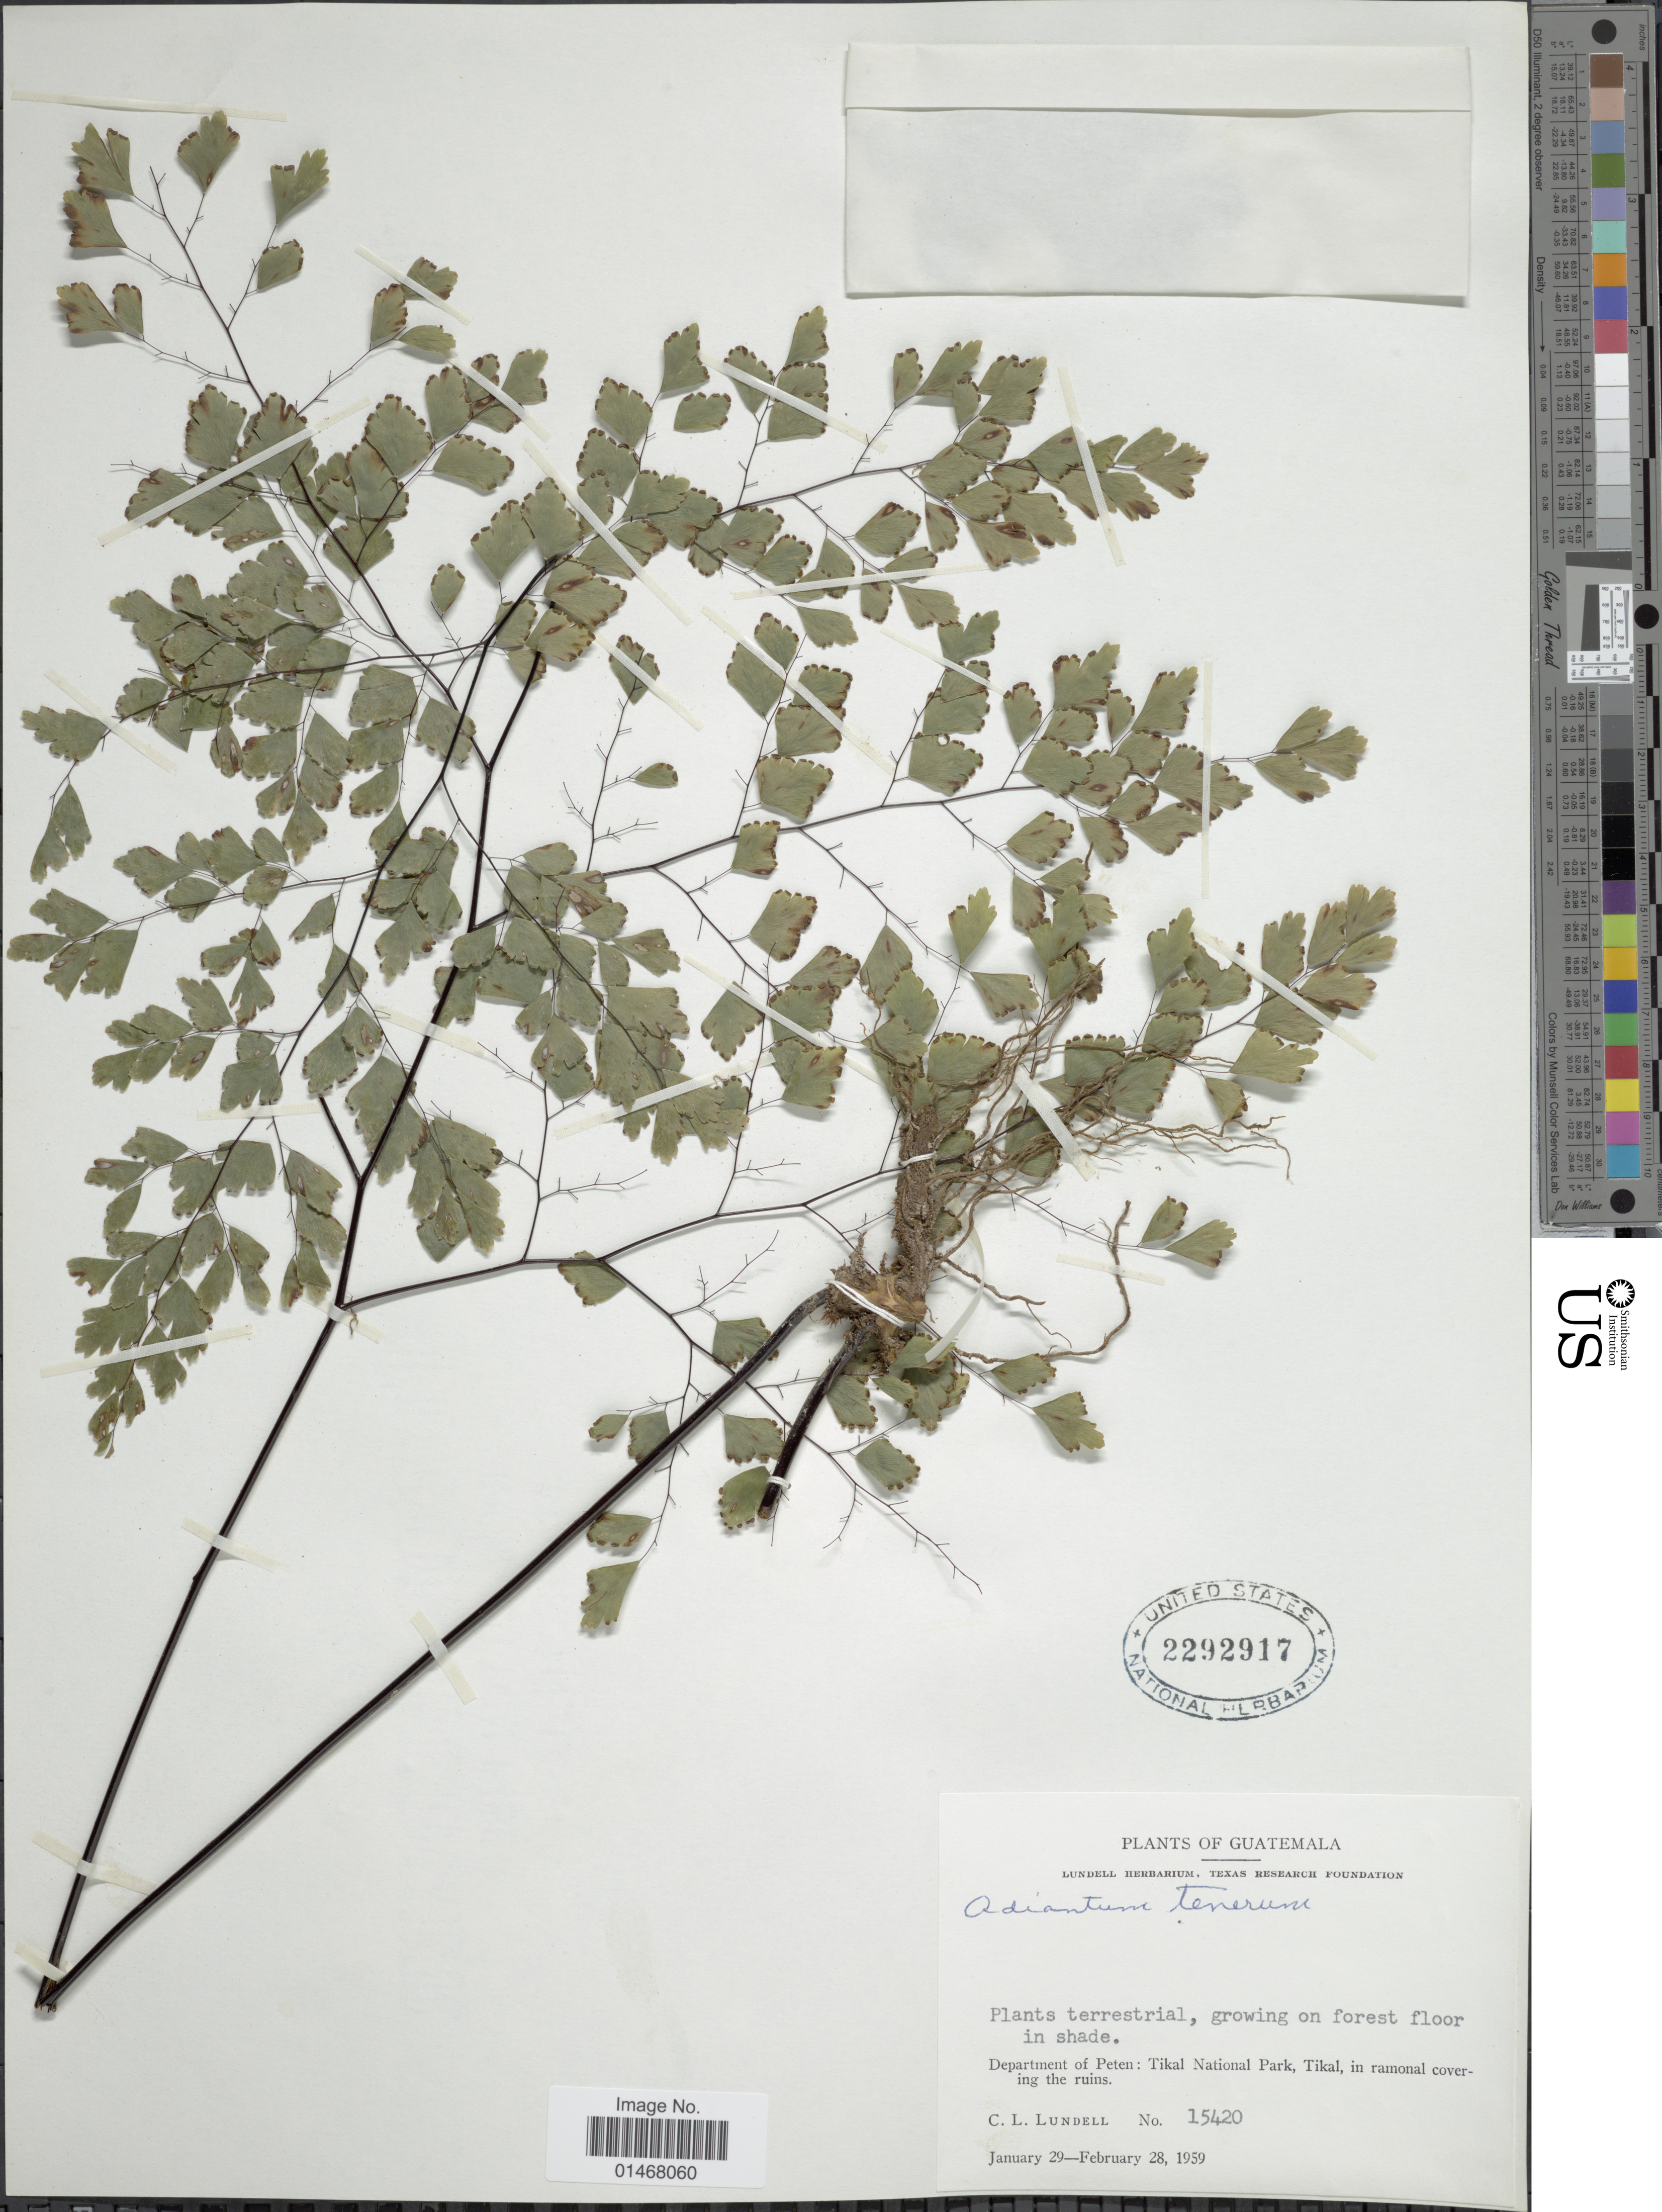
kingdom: Plantae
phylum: Tracheophyta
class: Polypodiopsida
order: Polypodiales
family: Pteridaceae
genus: Adiantum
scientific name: Adiantum tenerum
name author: Sw.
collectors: C. L. Lundell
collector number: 15420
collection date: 1959-01-29/1959-02-28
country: Guatemala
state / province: El Petén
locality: Department of Peten: Tikal National Park, Tikal, in ramonal covering the ruins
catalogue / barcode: US 2292917